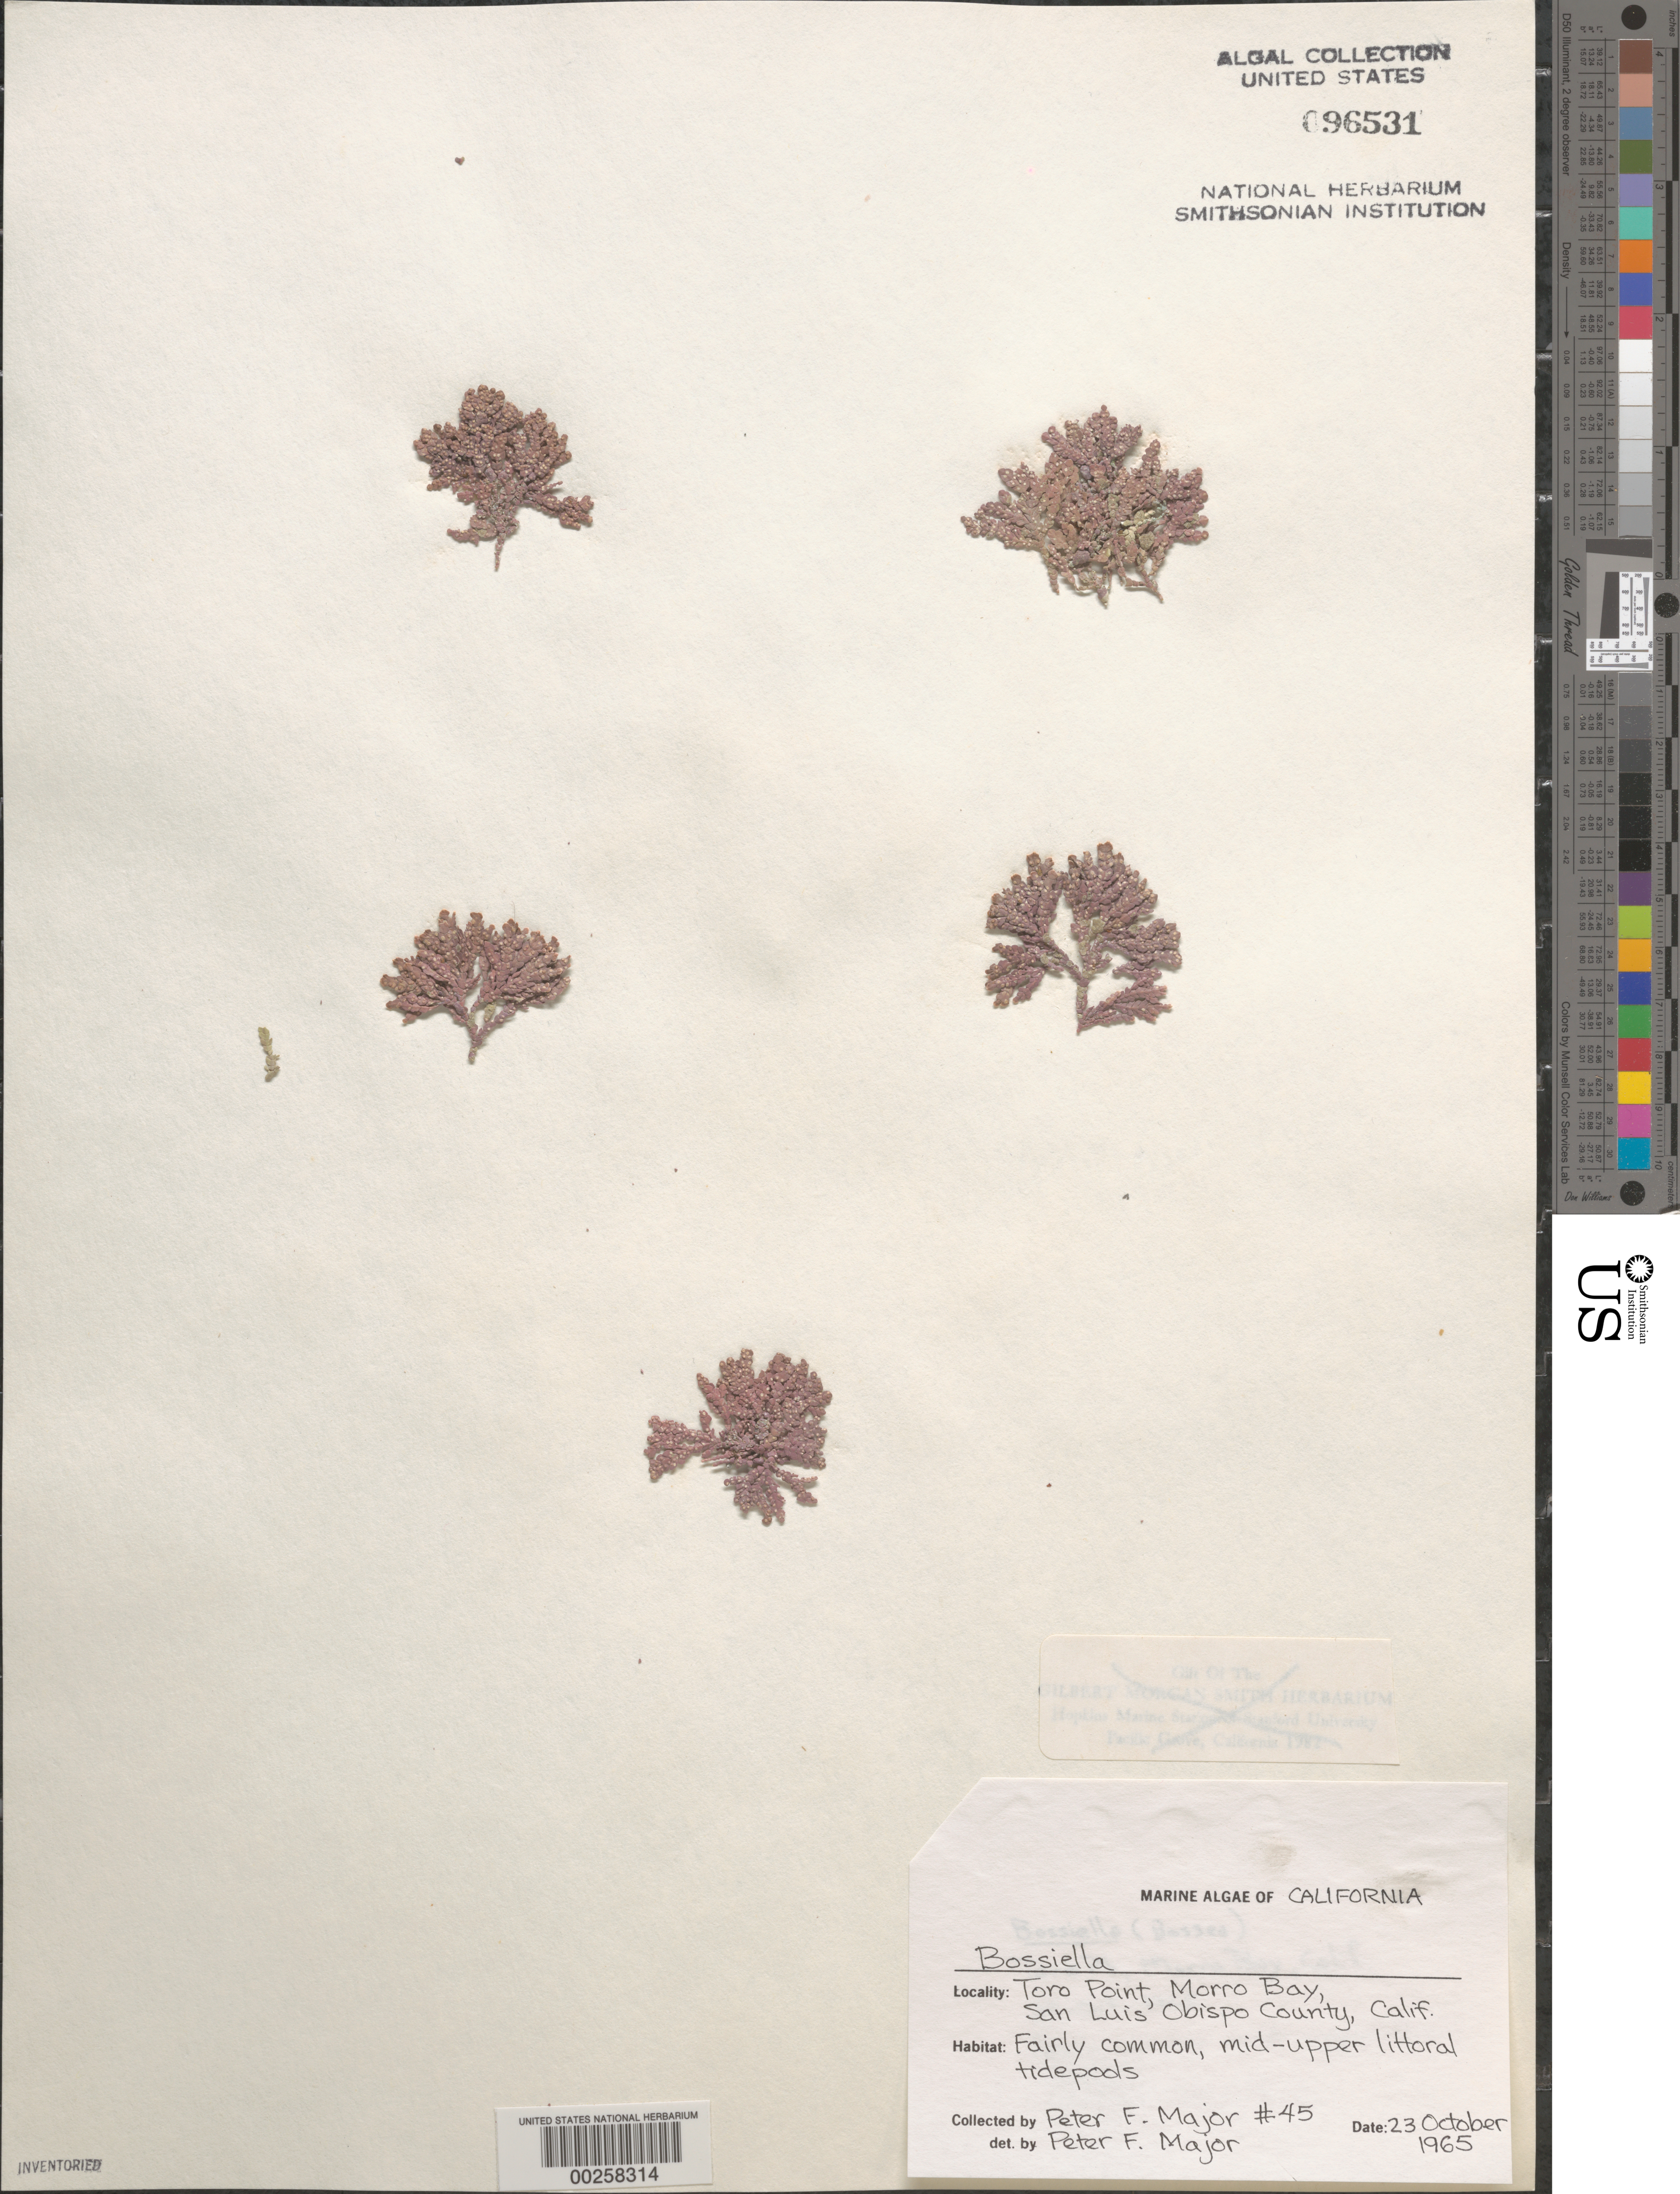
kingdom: Plantae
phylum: Rhodophyta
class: Florideophyceae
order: Corallinales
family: Corallinaceae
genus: Bossiella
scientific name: Bossiella sp.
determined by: Major, P. F.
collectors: P. Major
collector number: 45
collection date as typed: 23 Oct 1965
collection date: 1965-10-23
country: United States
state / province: California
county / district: San Luis Obispo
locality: Toro Point, Morro Bay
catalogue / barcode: US 96531